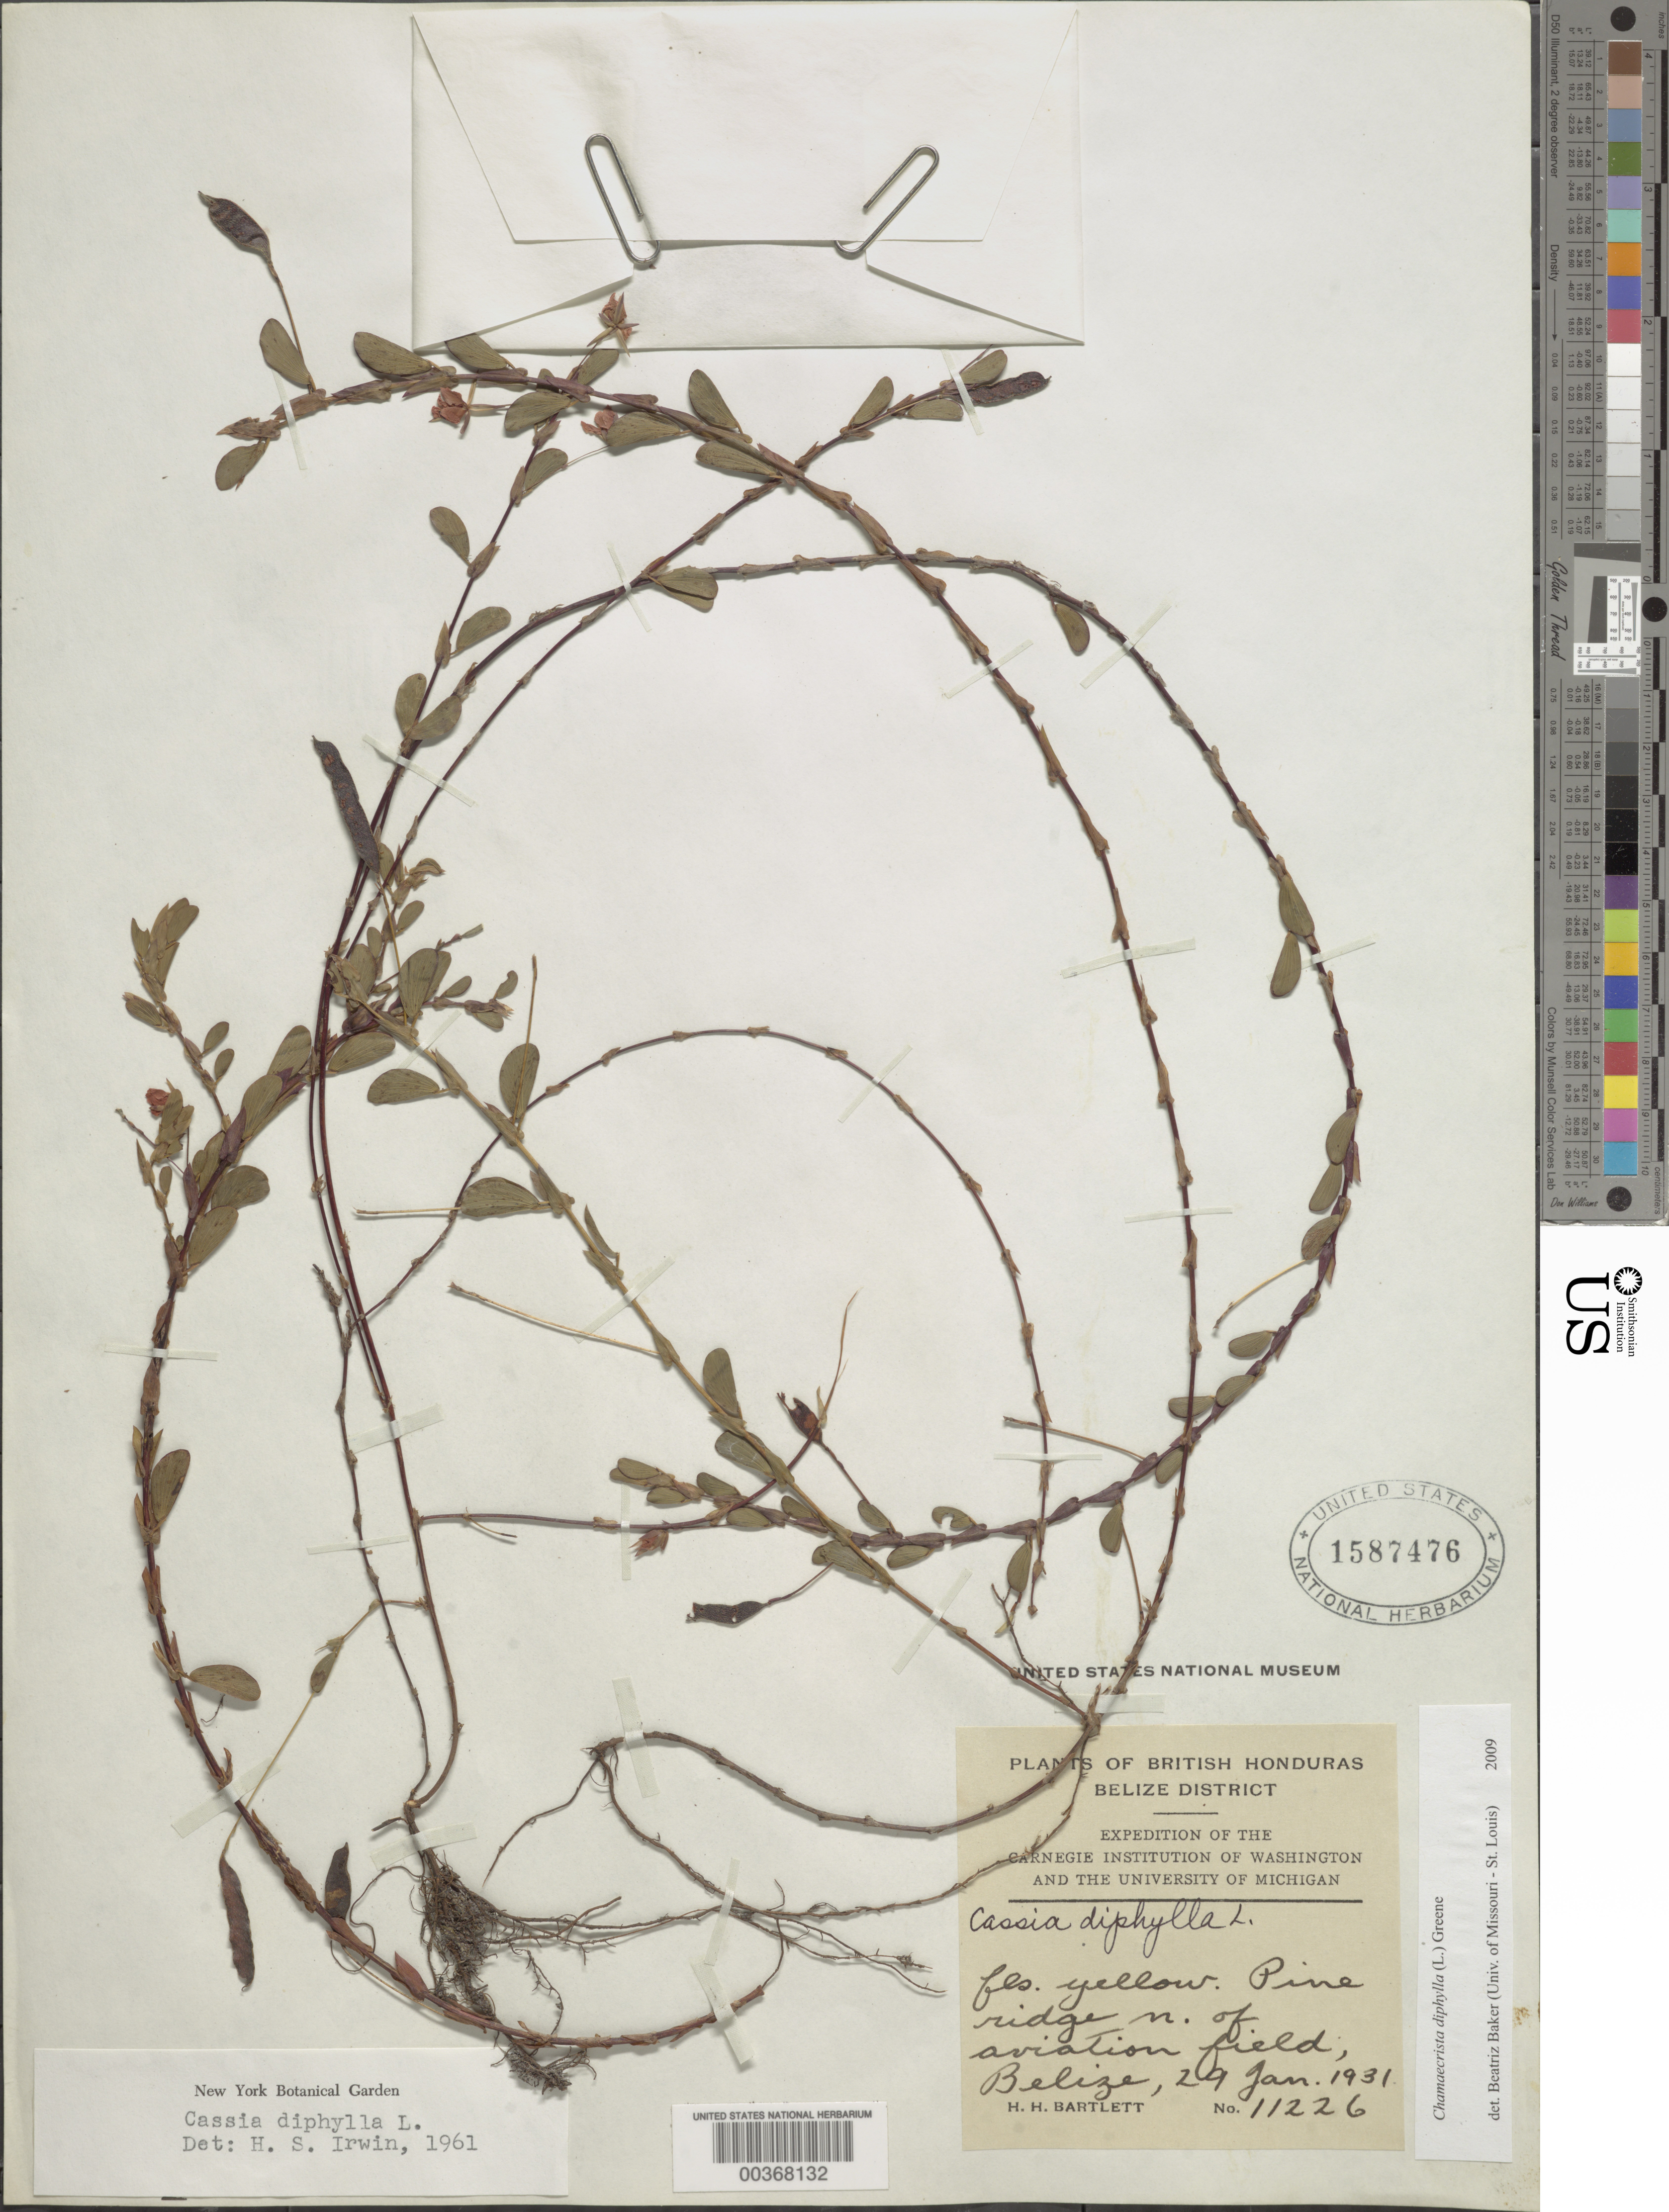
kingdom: Plantae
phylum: Tracheophyta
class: Magnoliopsida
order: Fabales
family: Fabaceae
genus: Chamaecrista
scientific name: Chamaecrista diphylla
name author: (L.) Greene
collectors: H. H. Bartlett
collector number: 11226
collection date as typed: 29 Jan 1931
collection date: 1931-01-29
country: Belize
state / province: Belize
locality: N of aviation field, Belize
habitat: Ridge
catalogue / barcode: US 1587476